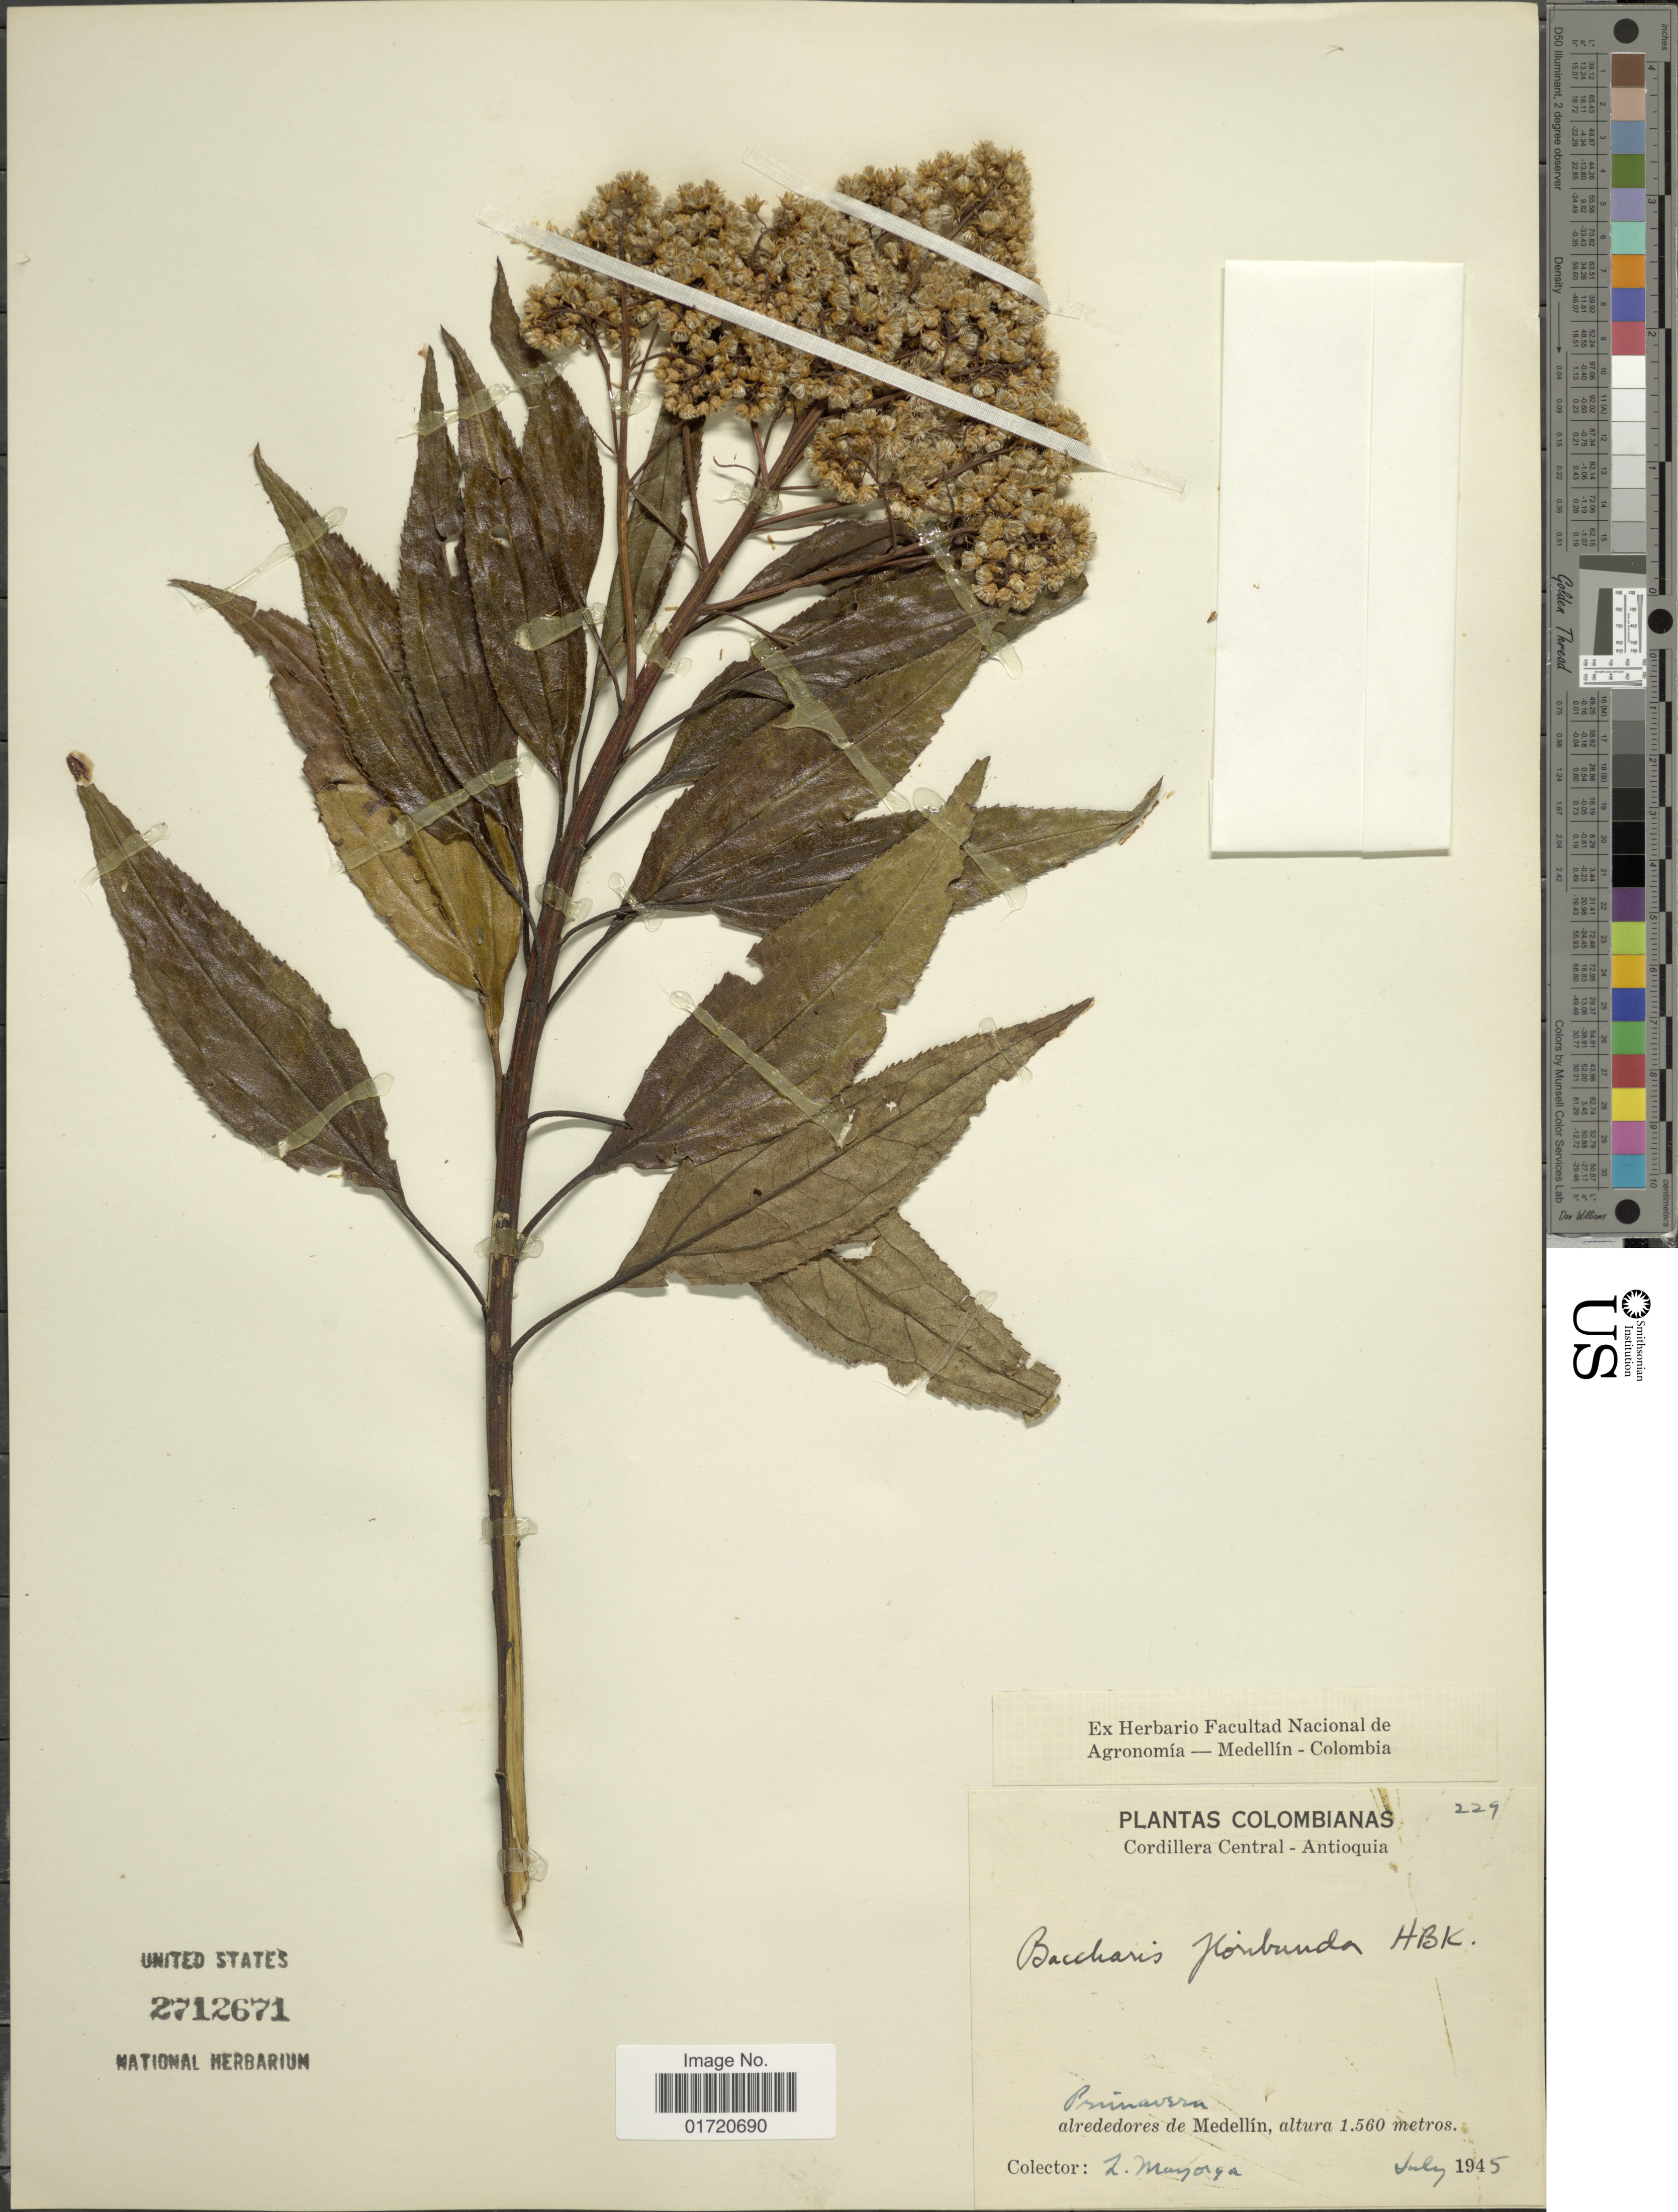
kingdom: Plantae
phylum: Tracheophyta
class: Magnoliopsida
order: Asterales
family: Asteraceae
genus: Baccharis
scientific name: Baccharis latifolia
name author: (Ruiz & Pav.) Pers.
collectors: Z. Mayorga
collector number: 229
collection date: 1945-07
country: Colombia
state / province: Antioquia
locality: Cordillera Central, alrededores de Medellin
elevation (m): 1560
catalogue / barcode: US 2712671